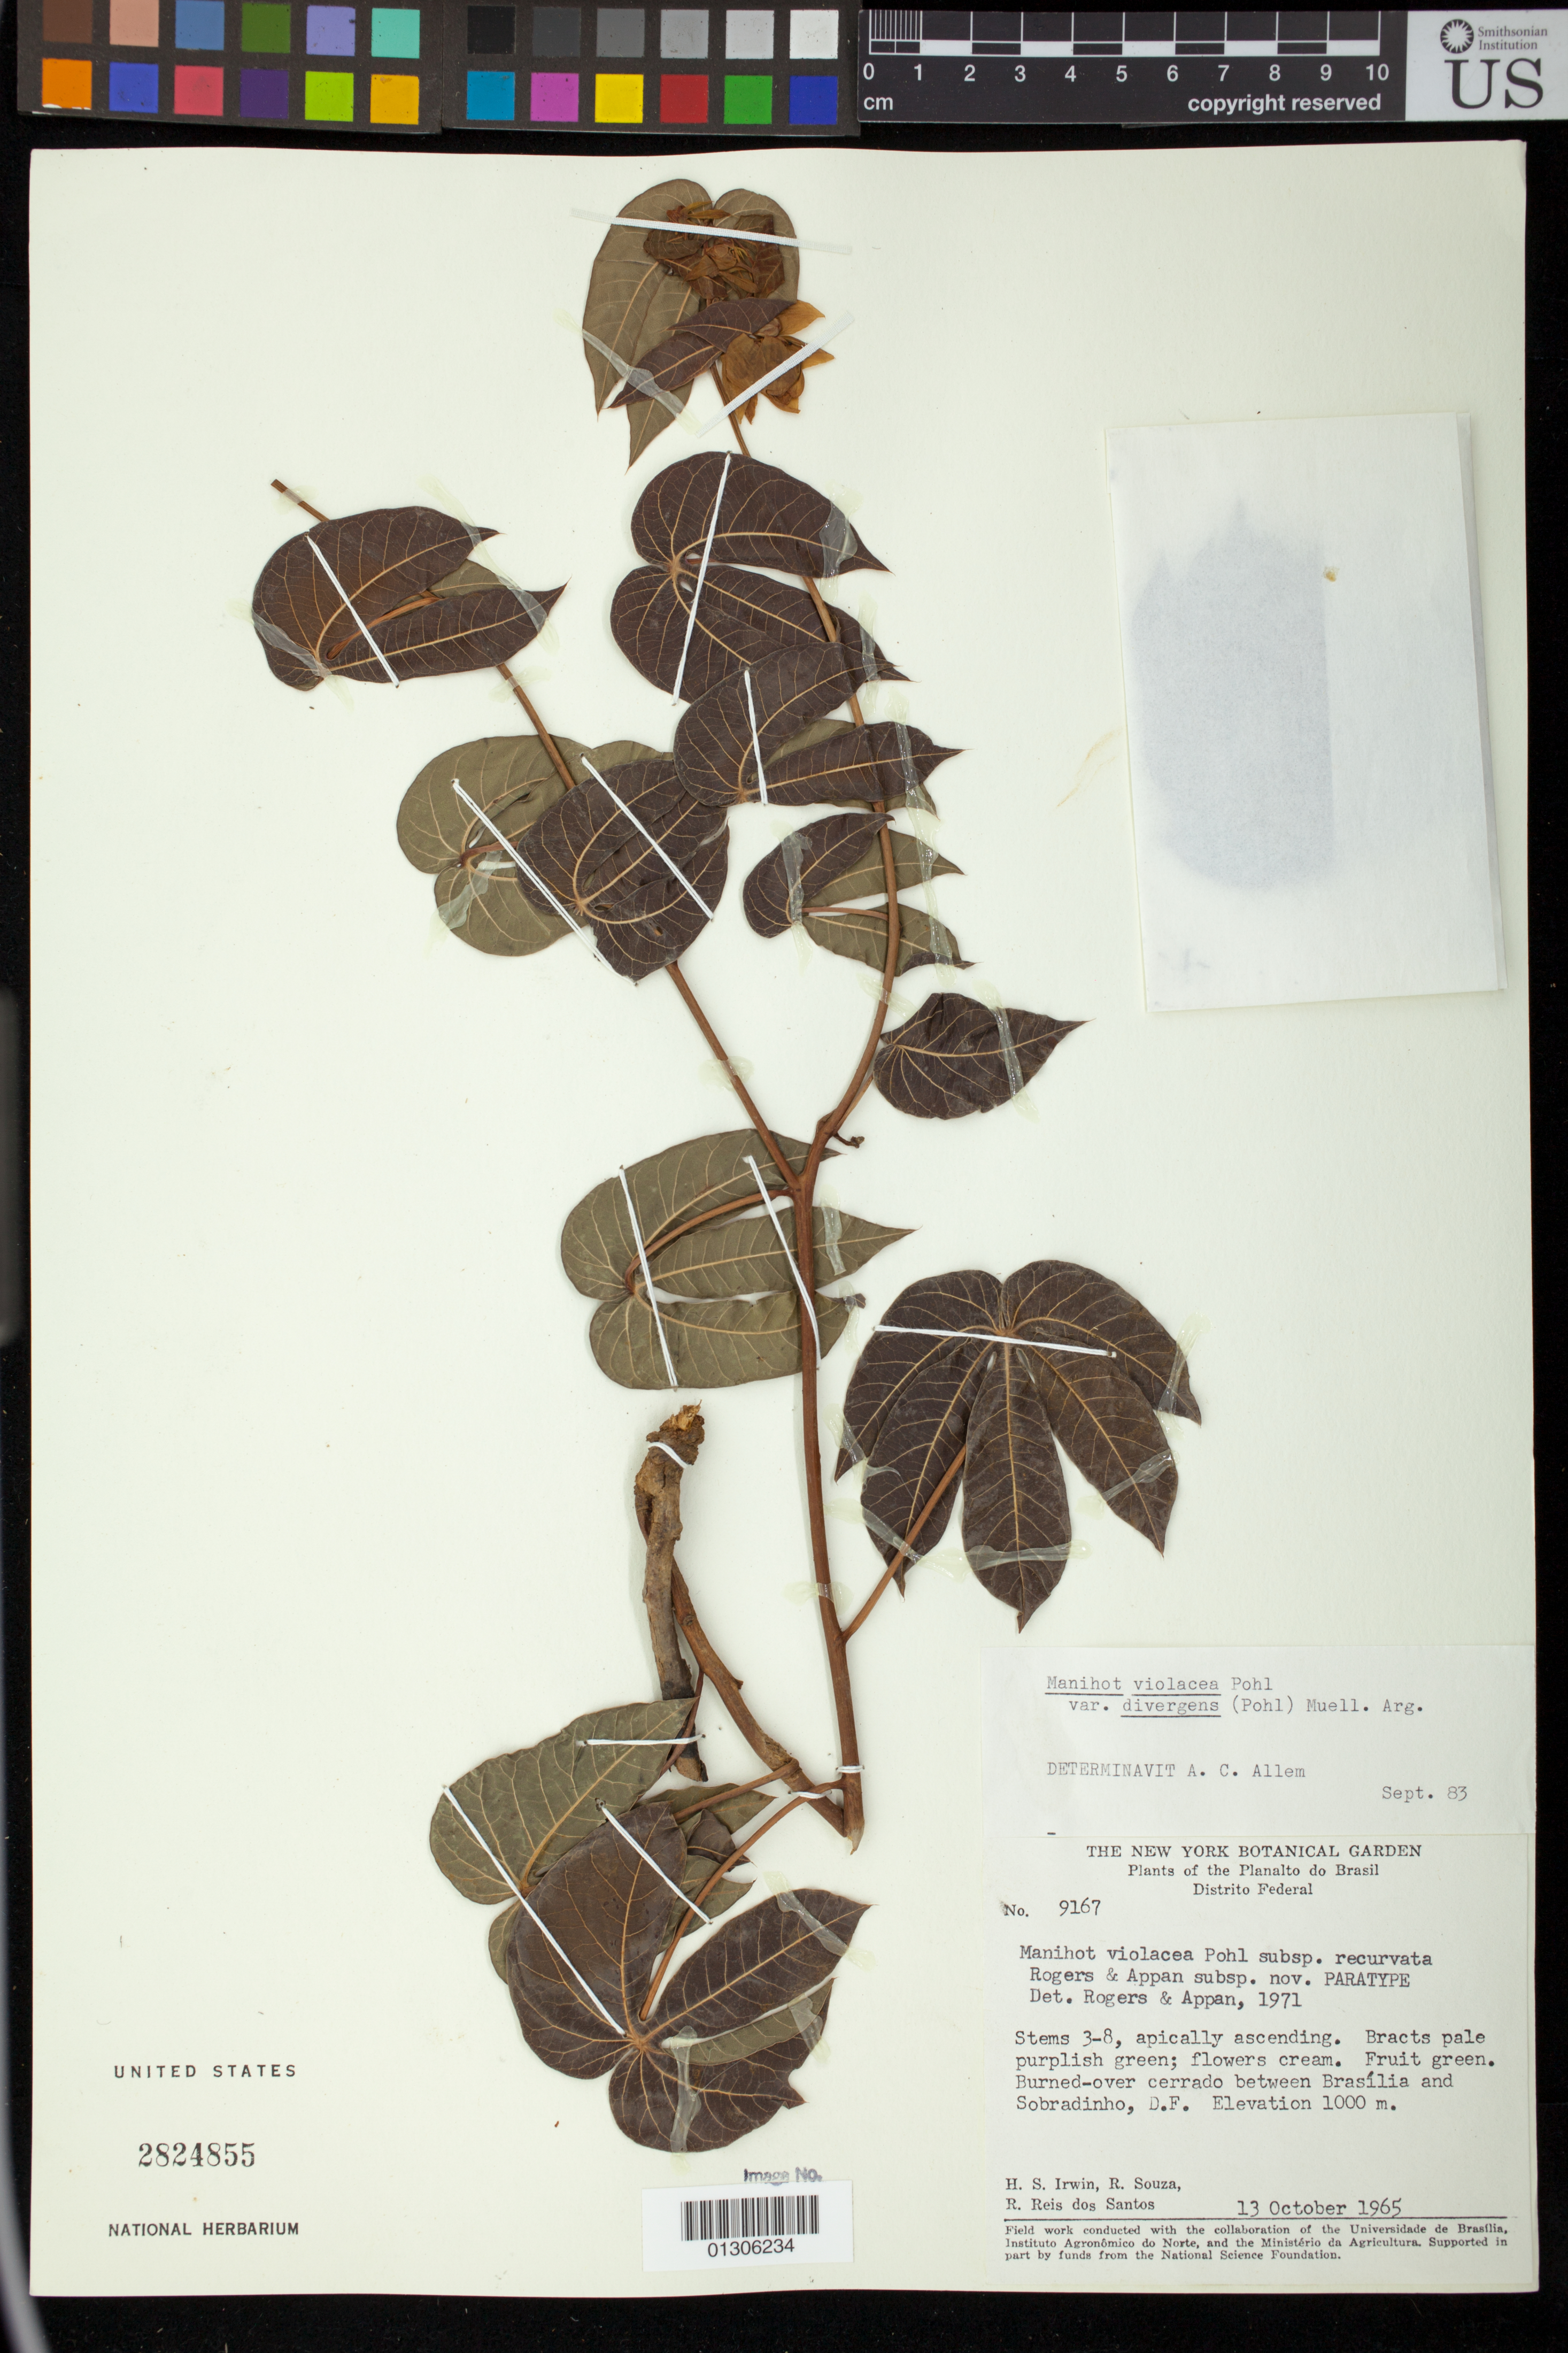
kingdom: Plantae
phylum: Tracheophyta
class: Magnoliopsida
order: Malpighiales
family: Euphorbiaceae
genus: Manihot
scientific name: Manihot violacea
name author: Pohl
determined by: Mendoza, M.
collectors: H. Irwin, R. Souza & R. Reis dos Santos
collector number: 9167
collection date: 1965-10-13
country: Brazil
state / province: Distrito Federal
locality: Burned over Brasilia and Sobradinho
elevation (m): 1000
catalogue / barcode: US 2824855